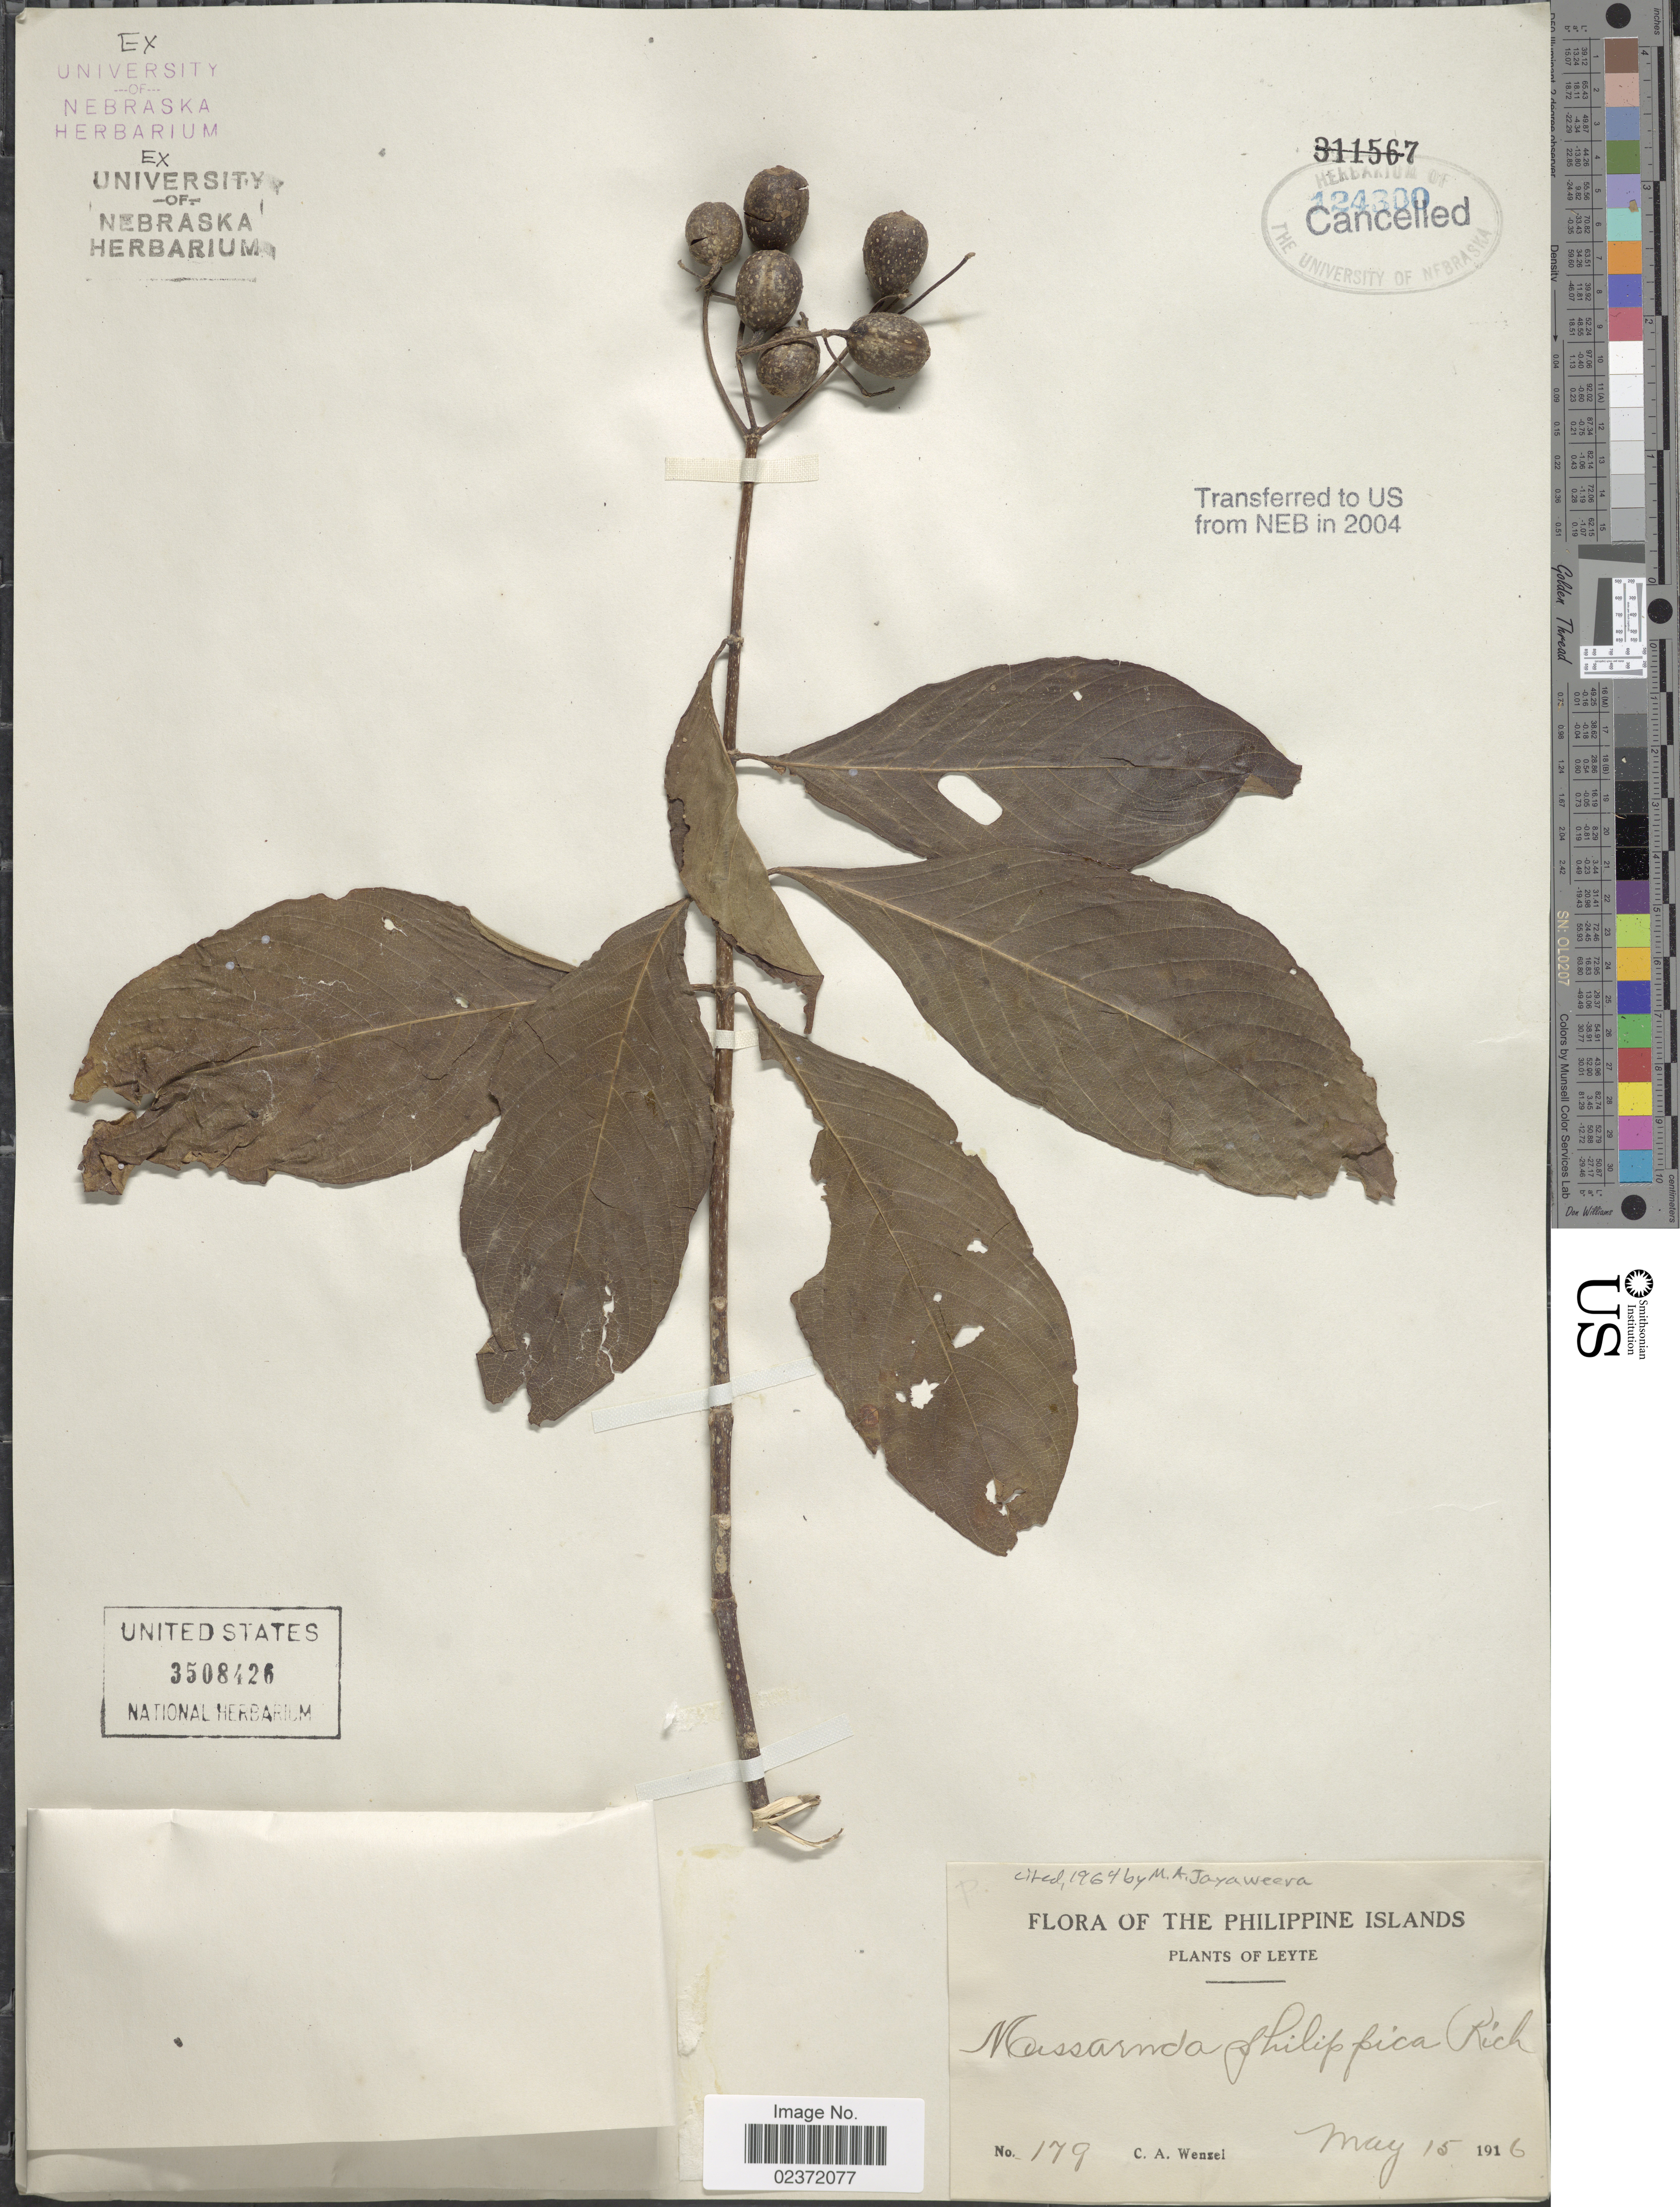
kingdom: Plantae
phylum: Tracheophyta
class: Magnoliopsida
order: Gentianales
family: Rubiaceae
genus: Mussaenda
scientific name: Mussaenda philippica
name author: A. Rich.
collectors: C. Wenzel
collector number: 179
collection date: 1916-05-15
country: Philippines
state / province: Eastern Visayas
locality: Leyte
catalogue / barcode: US 3508426